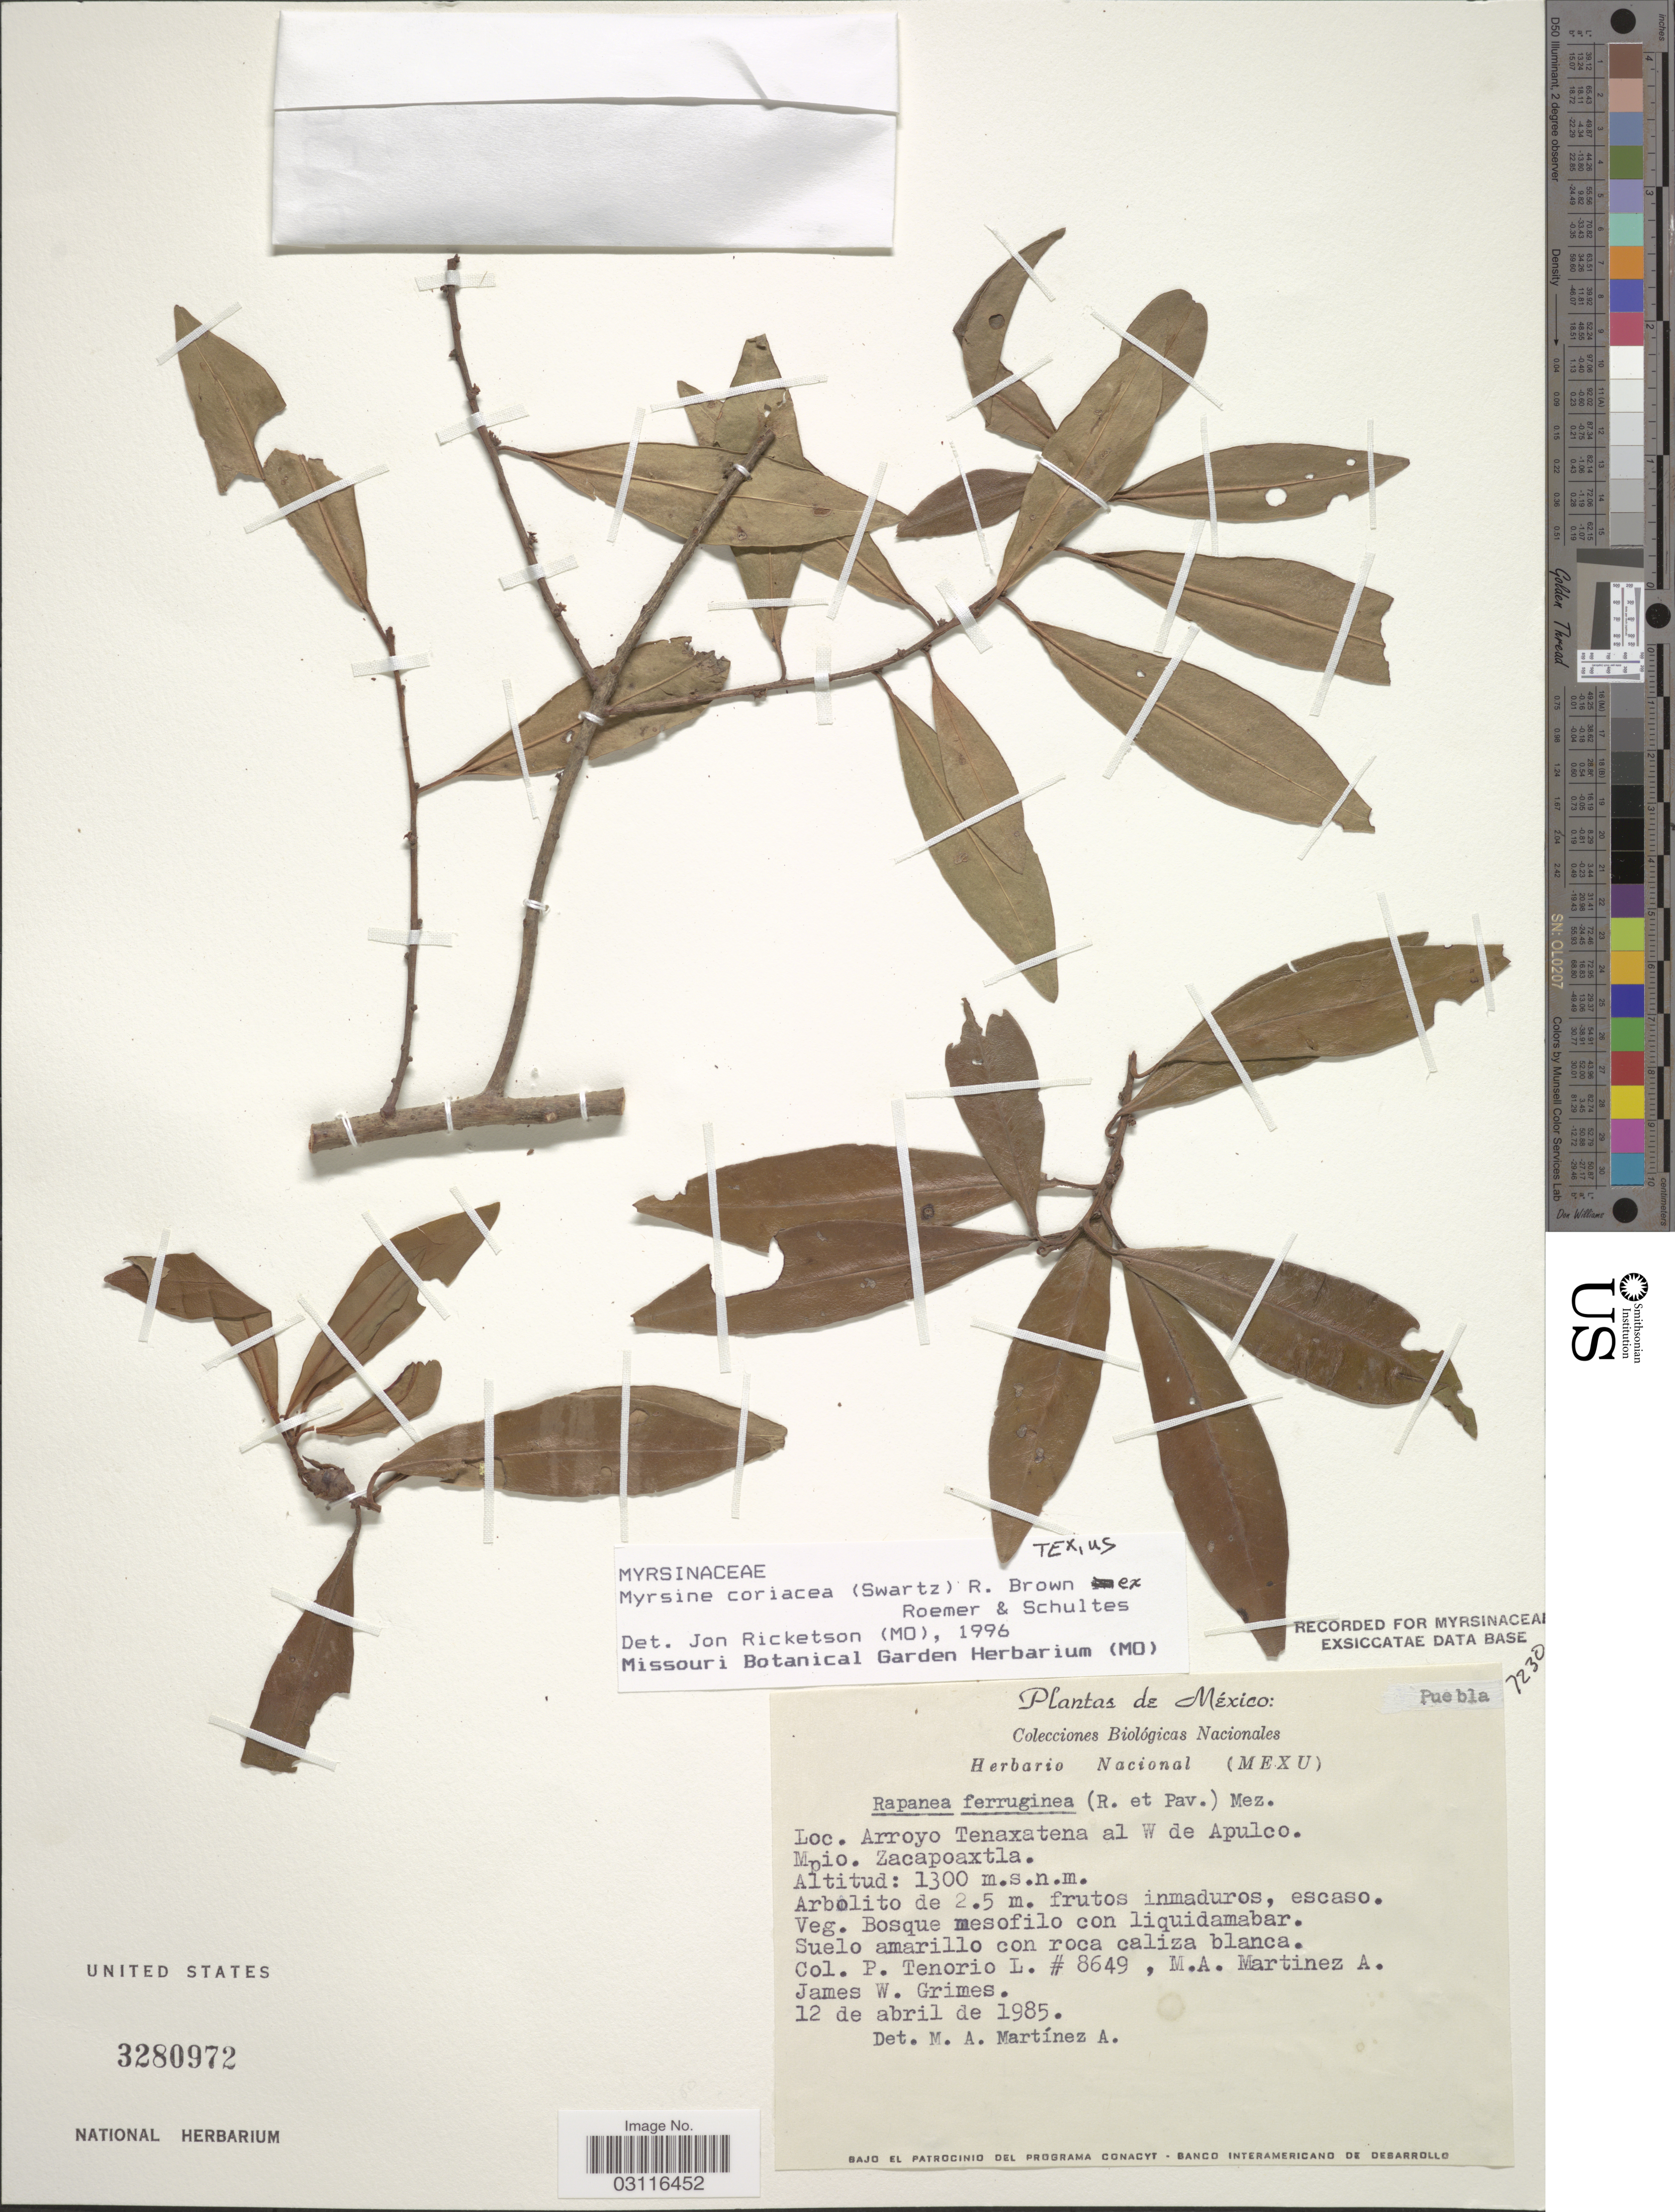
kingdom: Plantae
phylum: Tracheophyta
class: Magnoliopsida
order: Ericales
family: Primulaceae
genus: Myrsine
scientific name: Myrsine coriacea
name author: (Sw.) R. Br. ex Roem. & Schult.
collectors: P. Tenorio L., M. A. Martínez Alfaro & J. W. Grimes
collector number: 8649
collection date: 1985-04-12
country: Mexico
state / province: Puebla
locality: Arroyo Tenaxatena al W de Apulco. Mpio. Zacapoaxtla.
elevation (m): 1300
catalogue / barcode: US 3280972